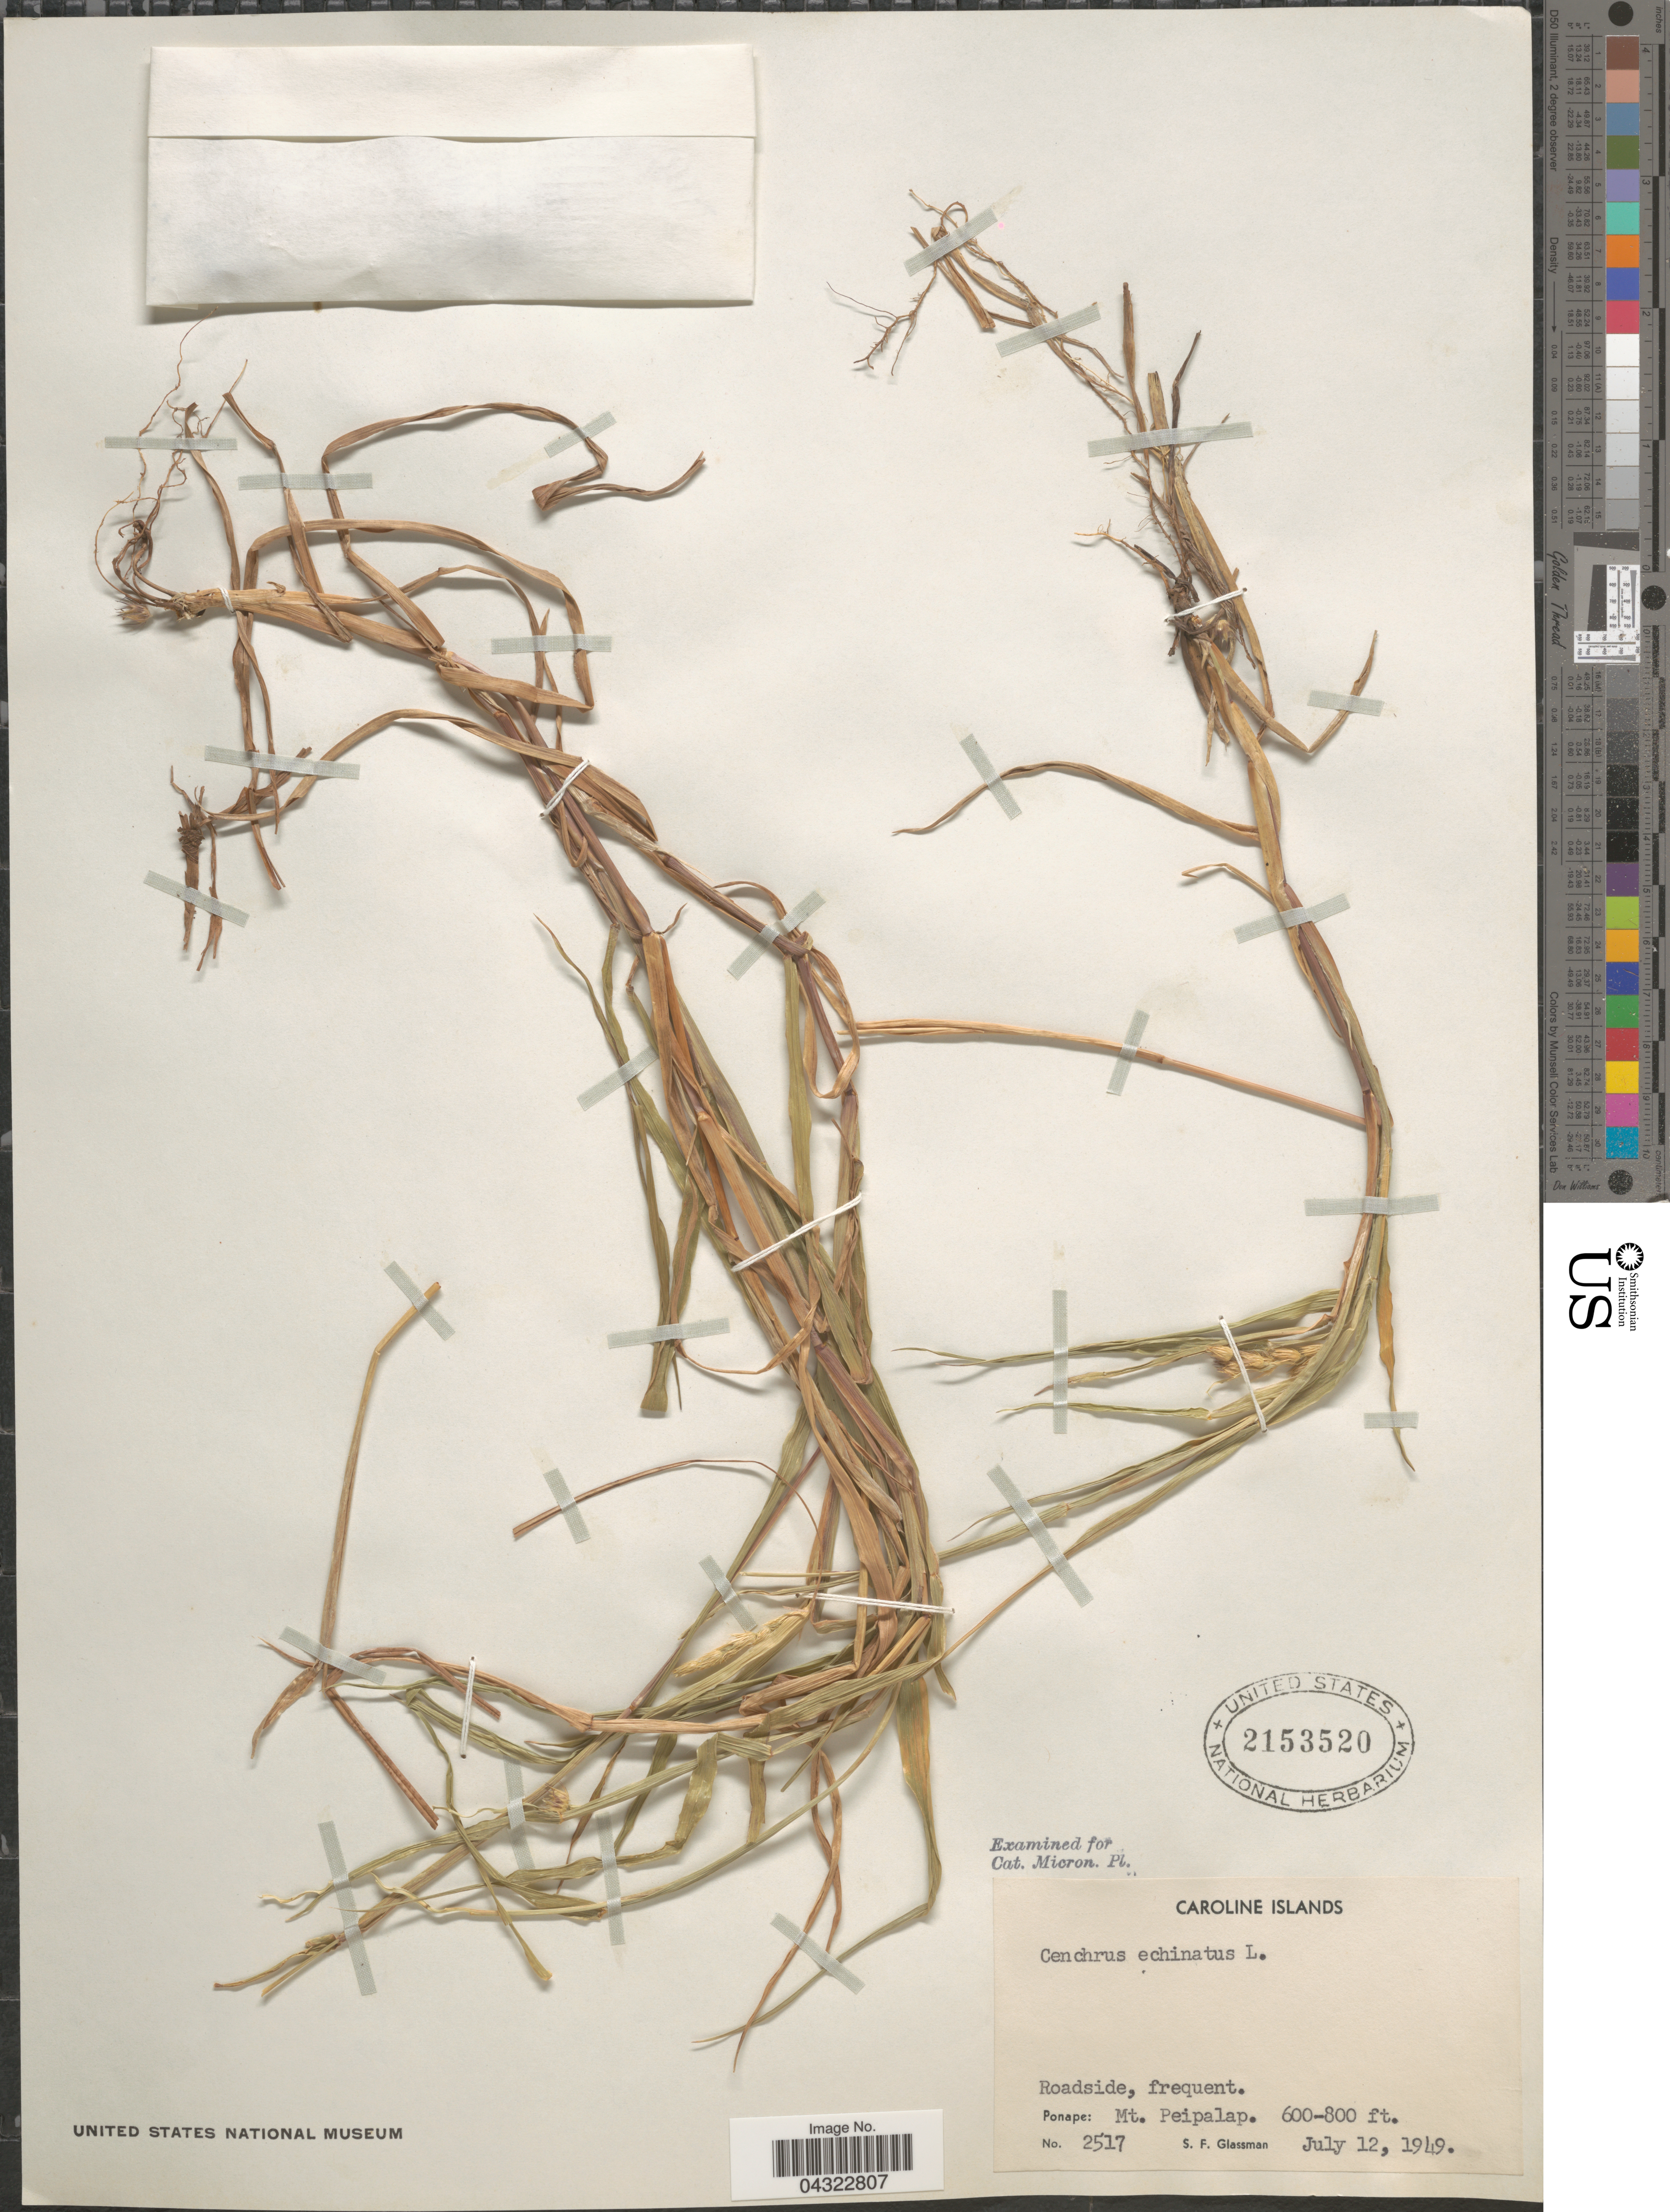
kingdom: Plantae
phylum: Tracheophyta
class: Liliopsida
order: Poales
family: Poaceae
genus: Cenchrus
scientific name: Cenchrus echinatus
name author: L.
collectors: S. F. Glassman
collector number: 2517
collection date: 1949-07-12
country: Micronesia, Federated States of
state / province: Pohnpei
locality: Caroline Islands. Ponape: Mt. Peipalap.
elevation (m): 183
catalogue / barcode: US 2153520